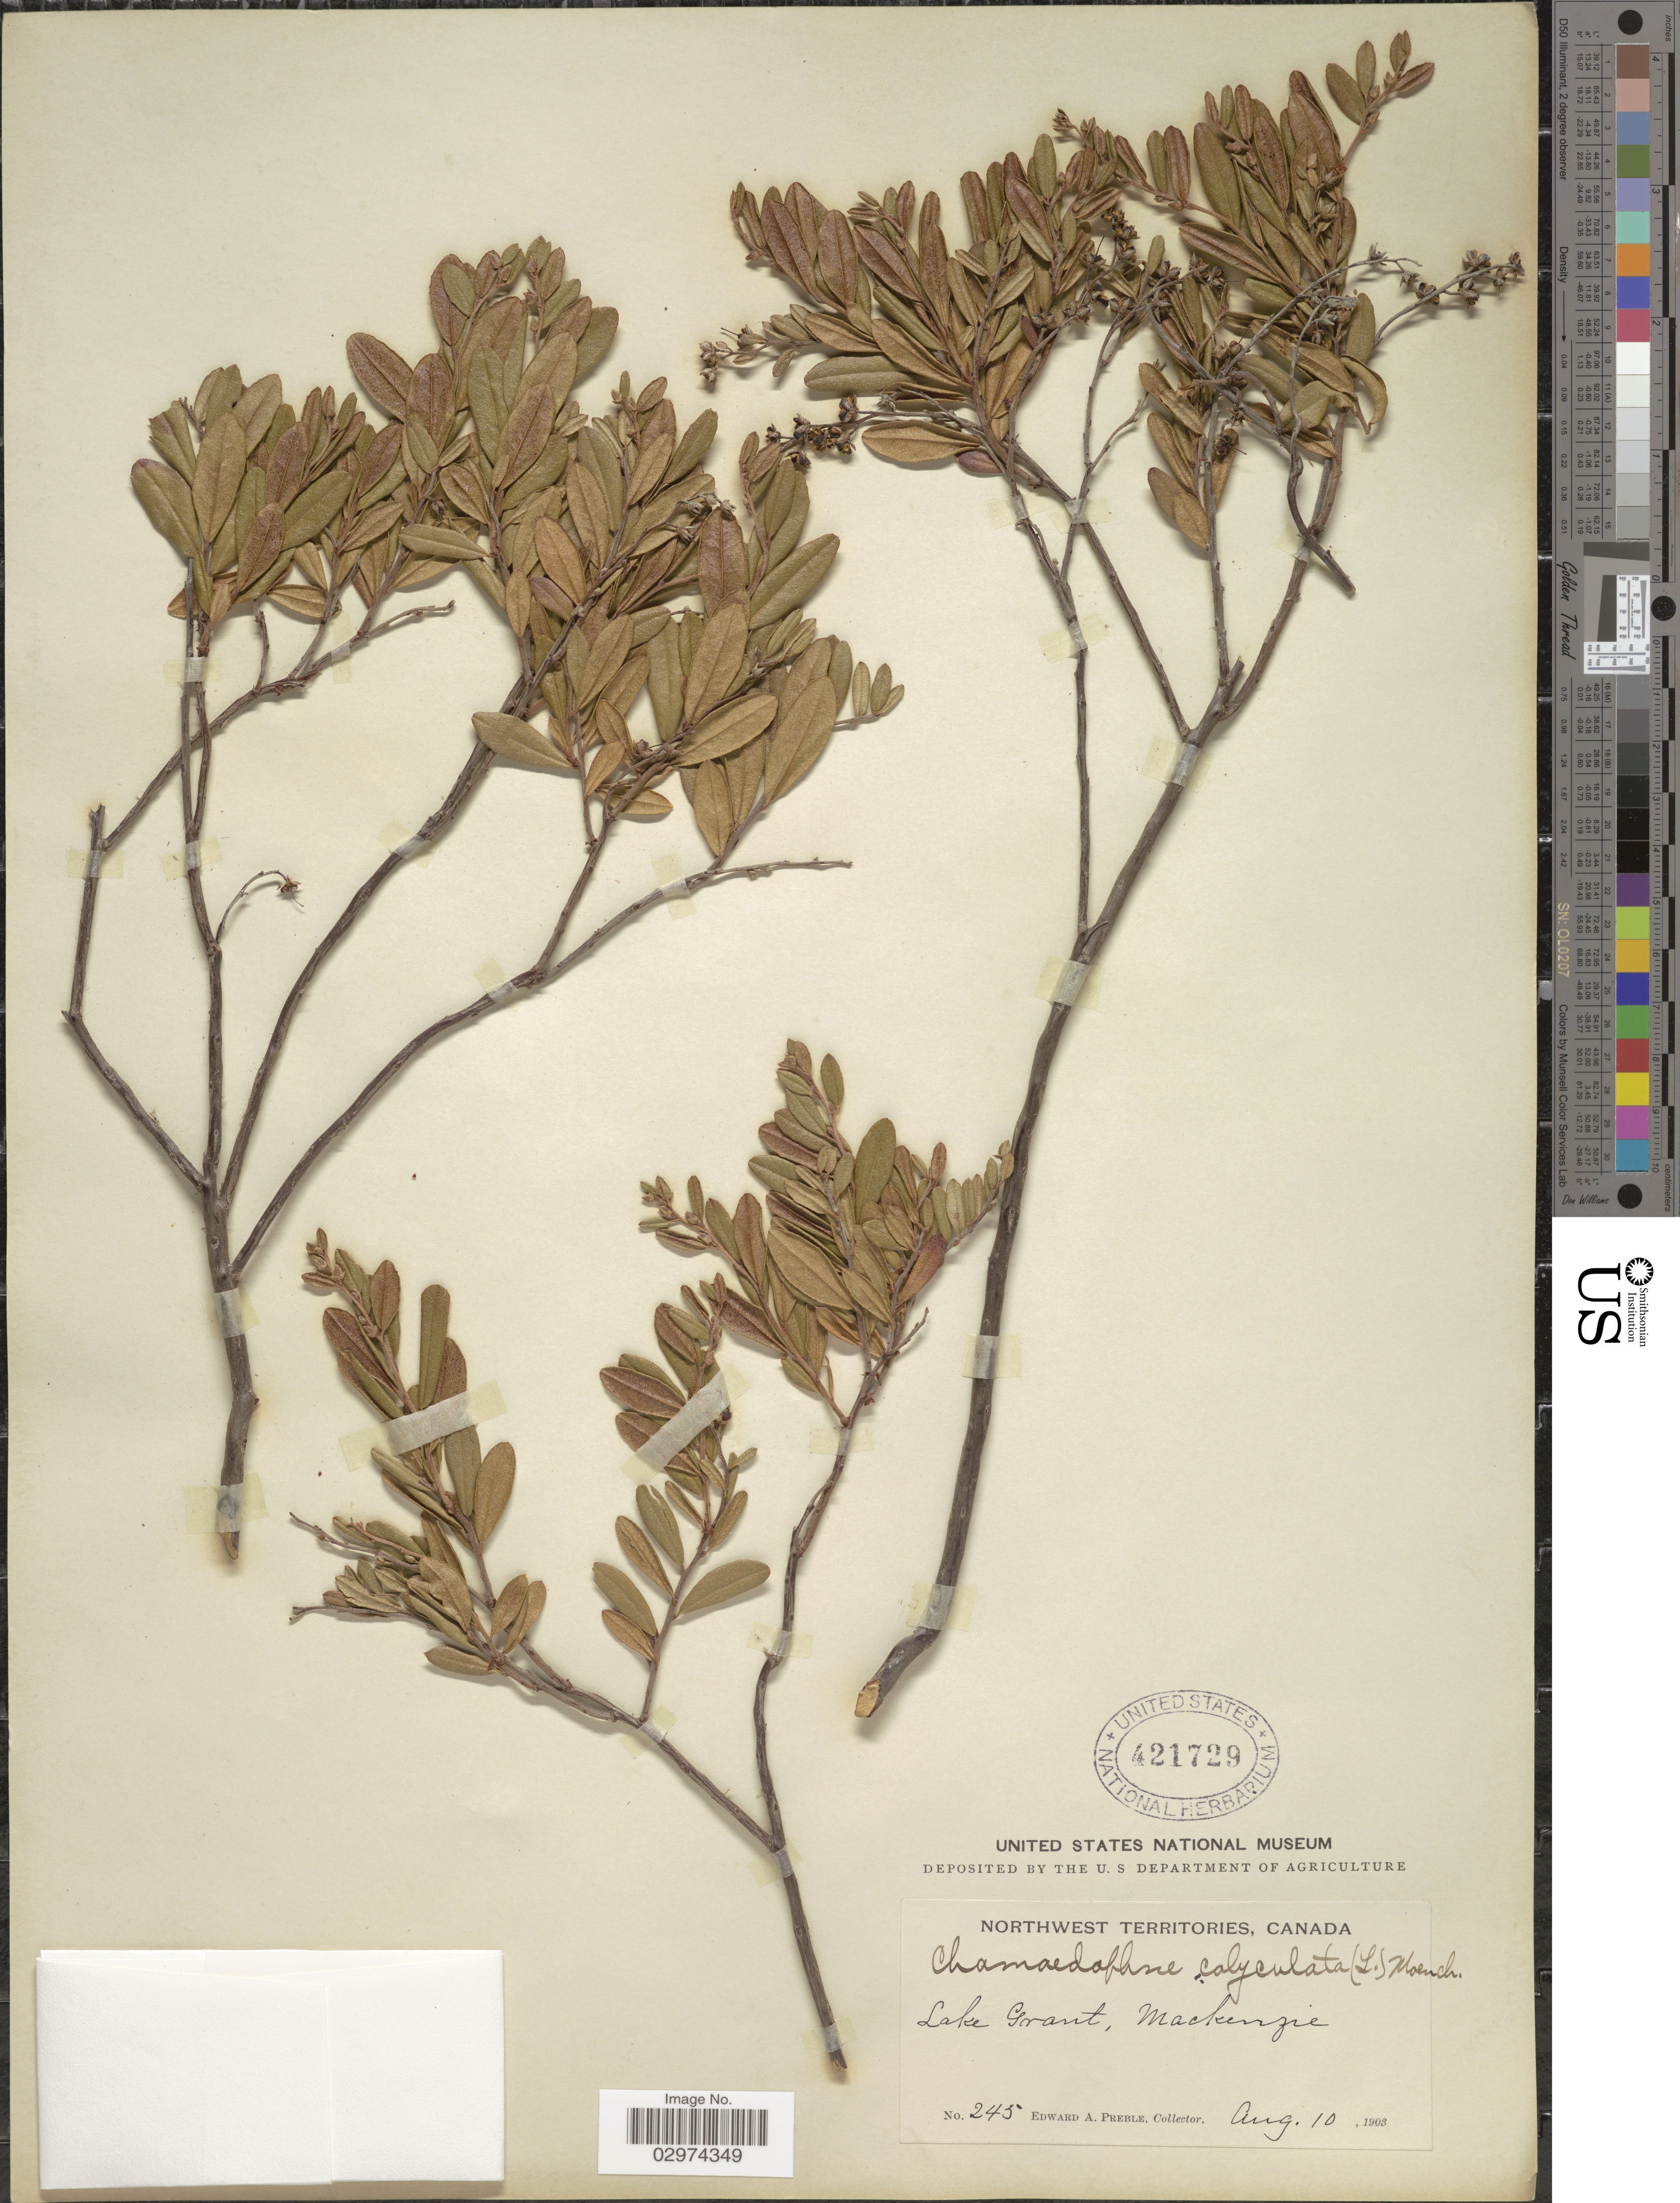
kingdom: Plantae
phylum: Tracheophyta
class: Magnoliopsida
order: Ericales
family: Ericaceae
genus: Chamaedaphne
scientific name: Chamaedaphne calyculata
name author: (L.) Moench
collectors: E. Preble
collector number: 245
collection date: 1903-08-10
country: Canada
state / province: Northwest Territories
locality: Lake Grant, Mackenzie.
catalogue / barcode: US 421729